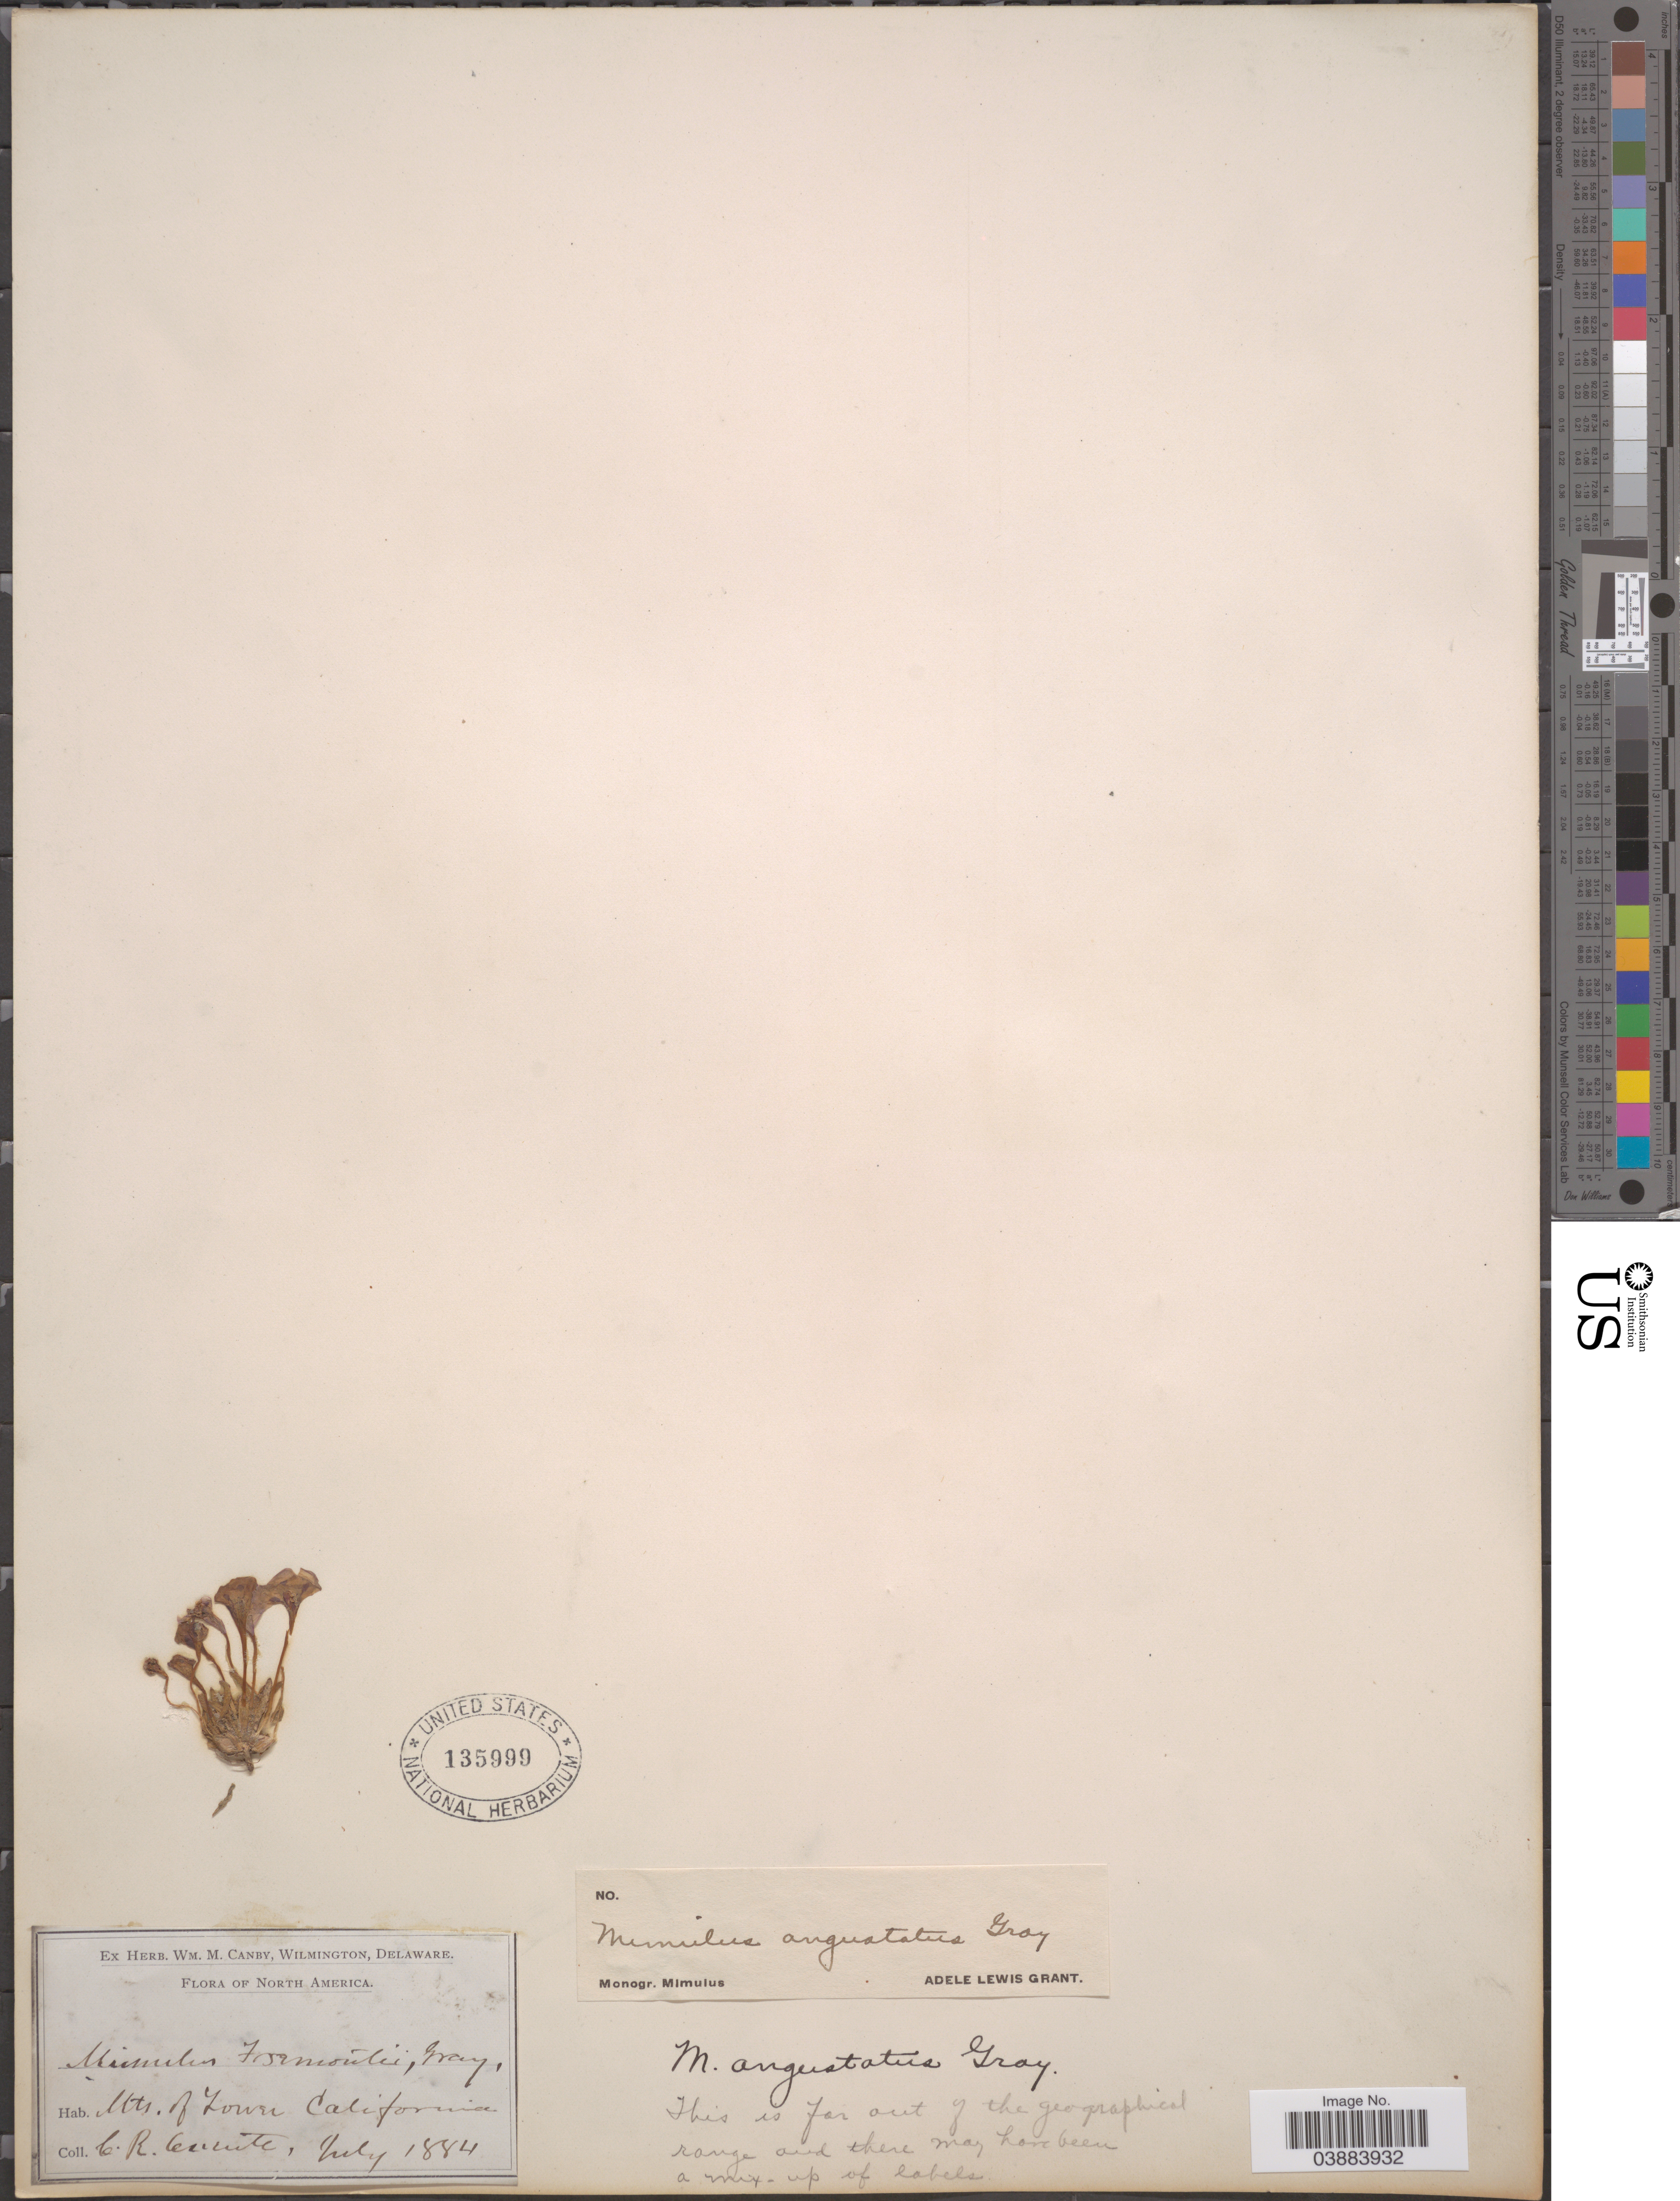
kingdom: Plantae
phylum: Tracheophyta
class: Magnoliopsida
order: Lamiales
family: Phrymaceae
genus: Eunanus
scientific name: Eunanus angustatus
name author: Greene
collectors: C. R. Orcutt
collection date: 1884-07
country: United States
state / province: California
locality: Mts. of Town.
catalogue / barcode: US 135999